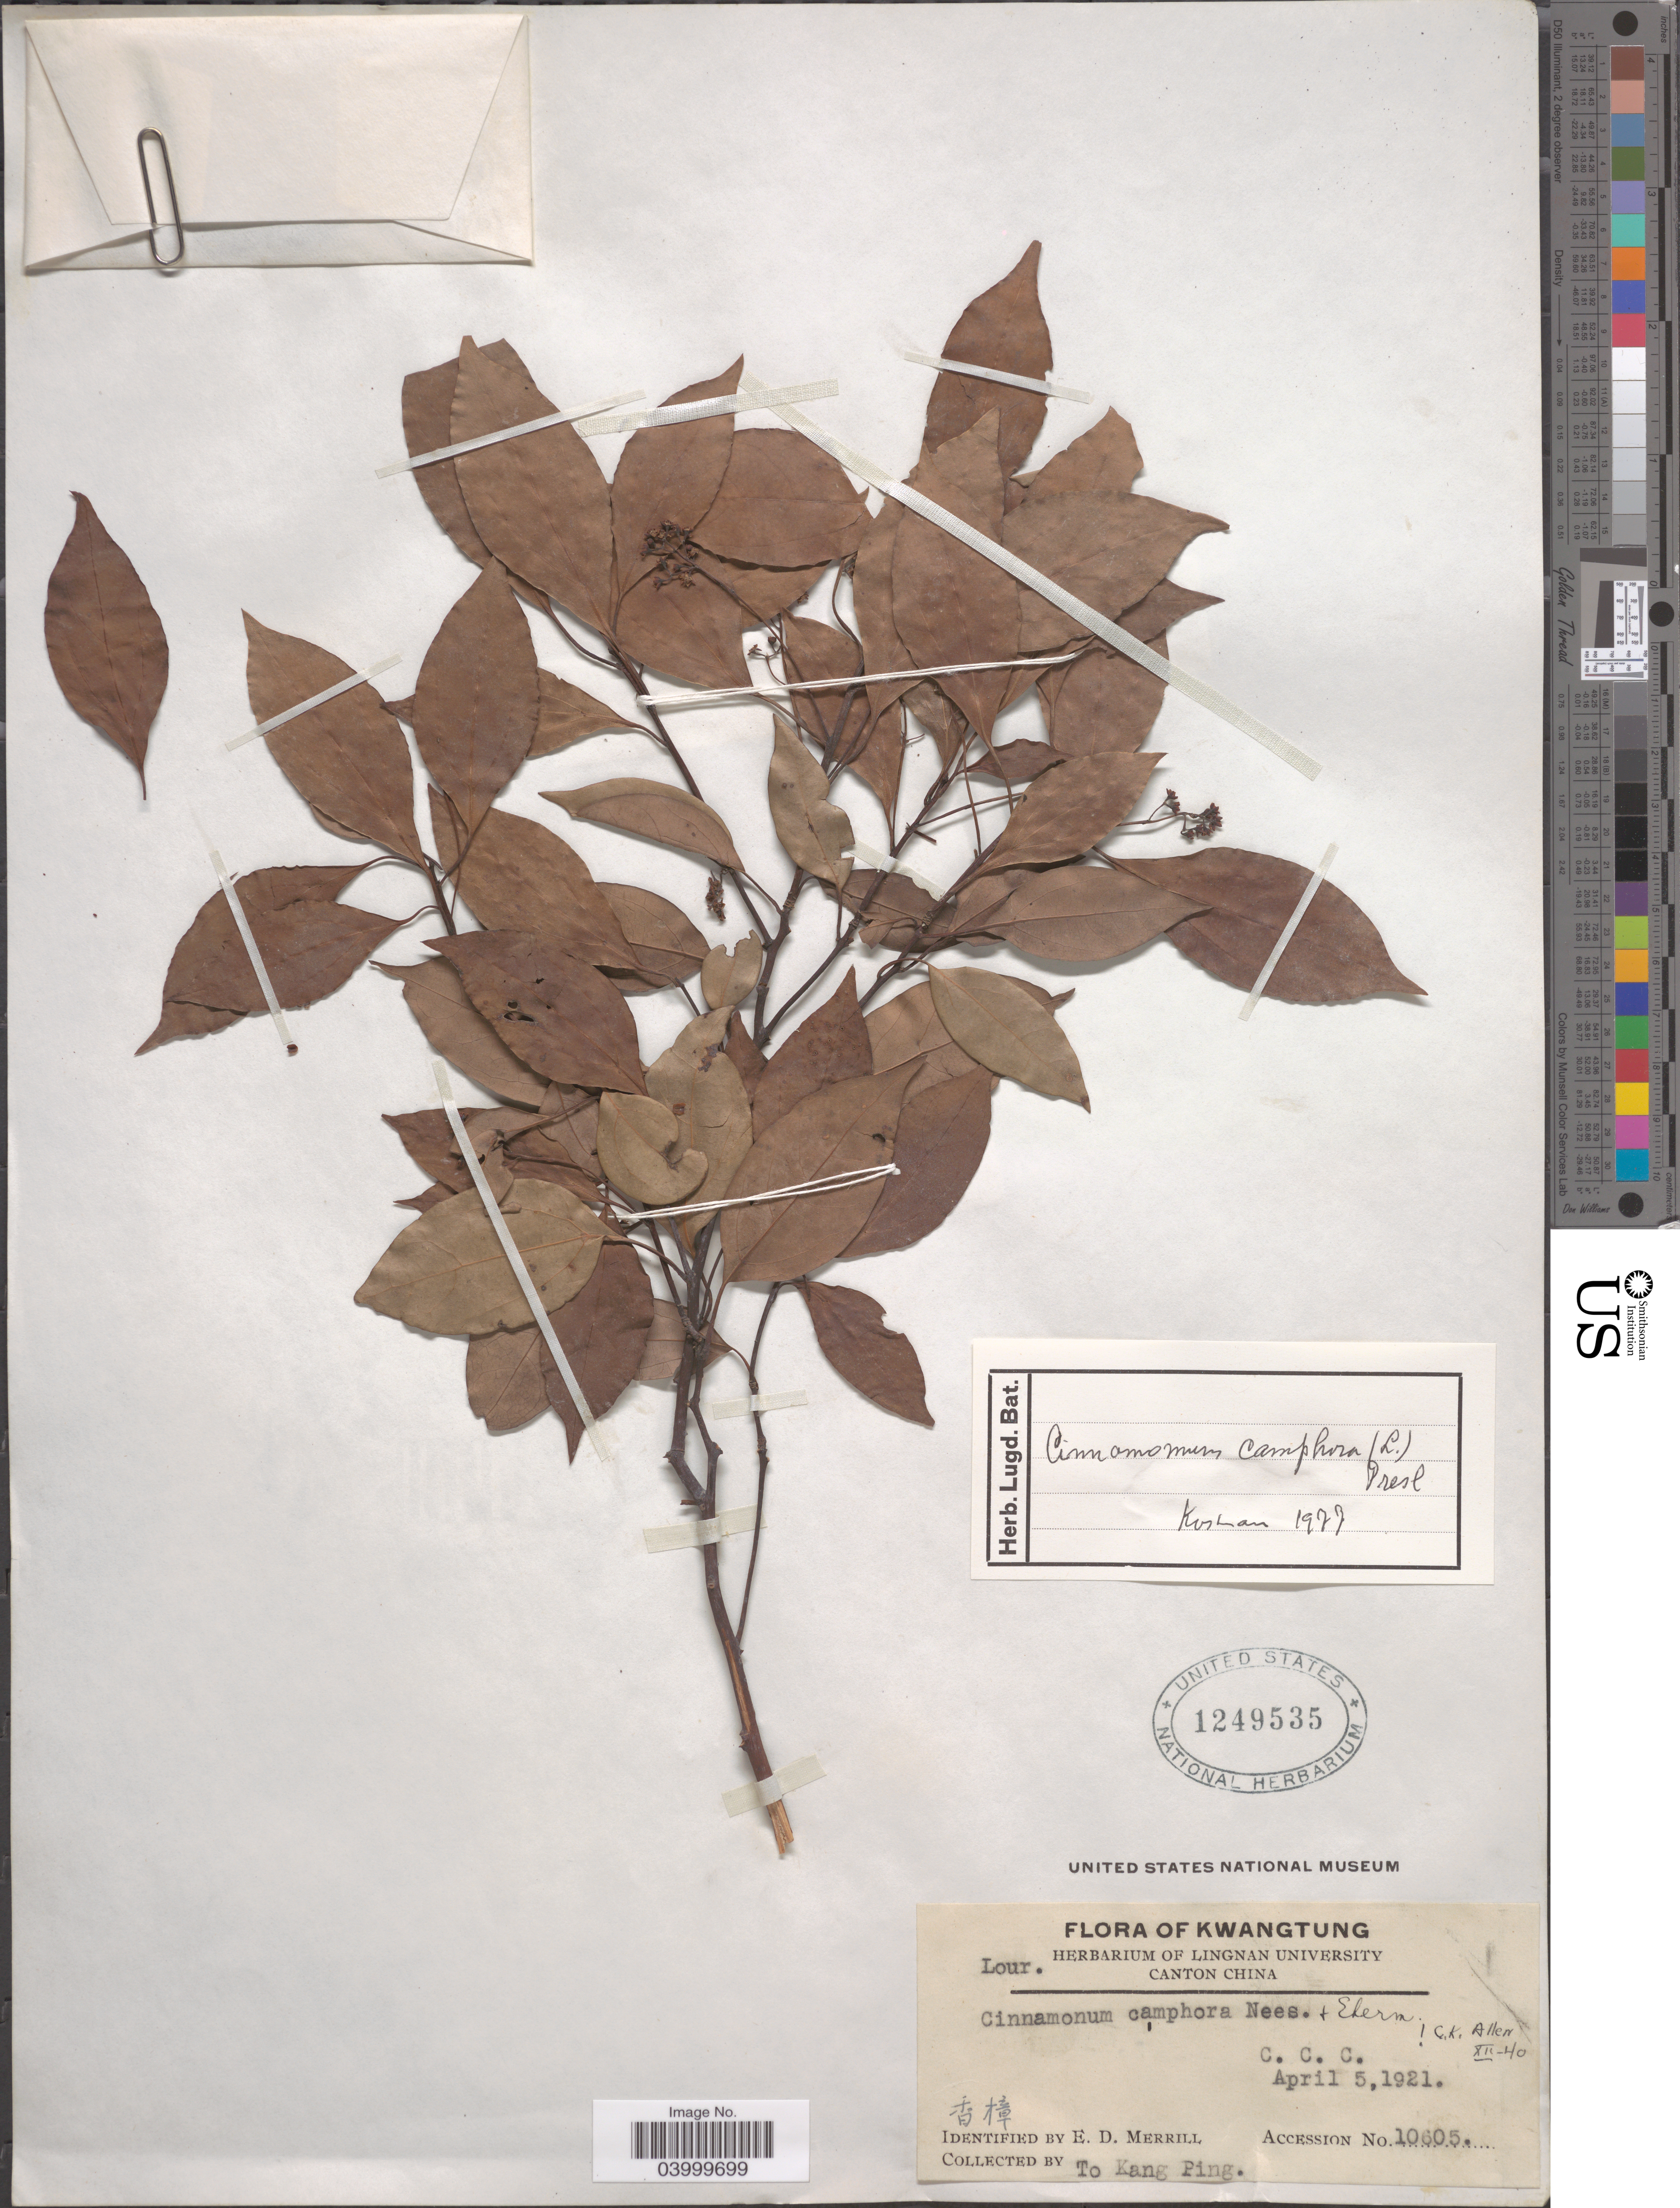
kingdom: Plantae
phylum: Tracheophyta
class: Magnoliopsida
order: Laurales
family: Lauraceae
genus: Cinnamomum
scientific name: Cinnamomum camphora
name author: (L.) J. Presl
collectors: T. Ping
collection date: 1921-04-05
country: China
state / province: Guangdong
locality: Kwangtung.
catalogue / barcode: US 1249535